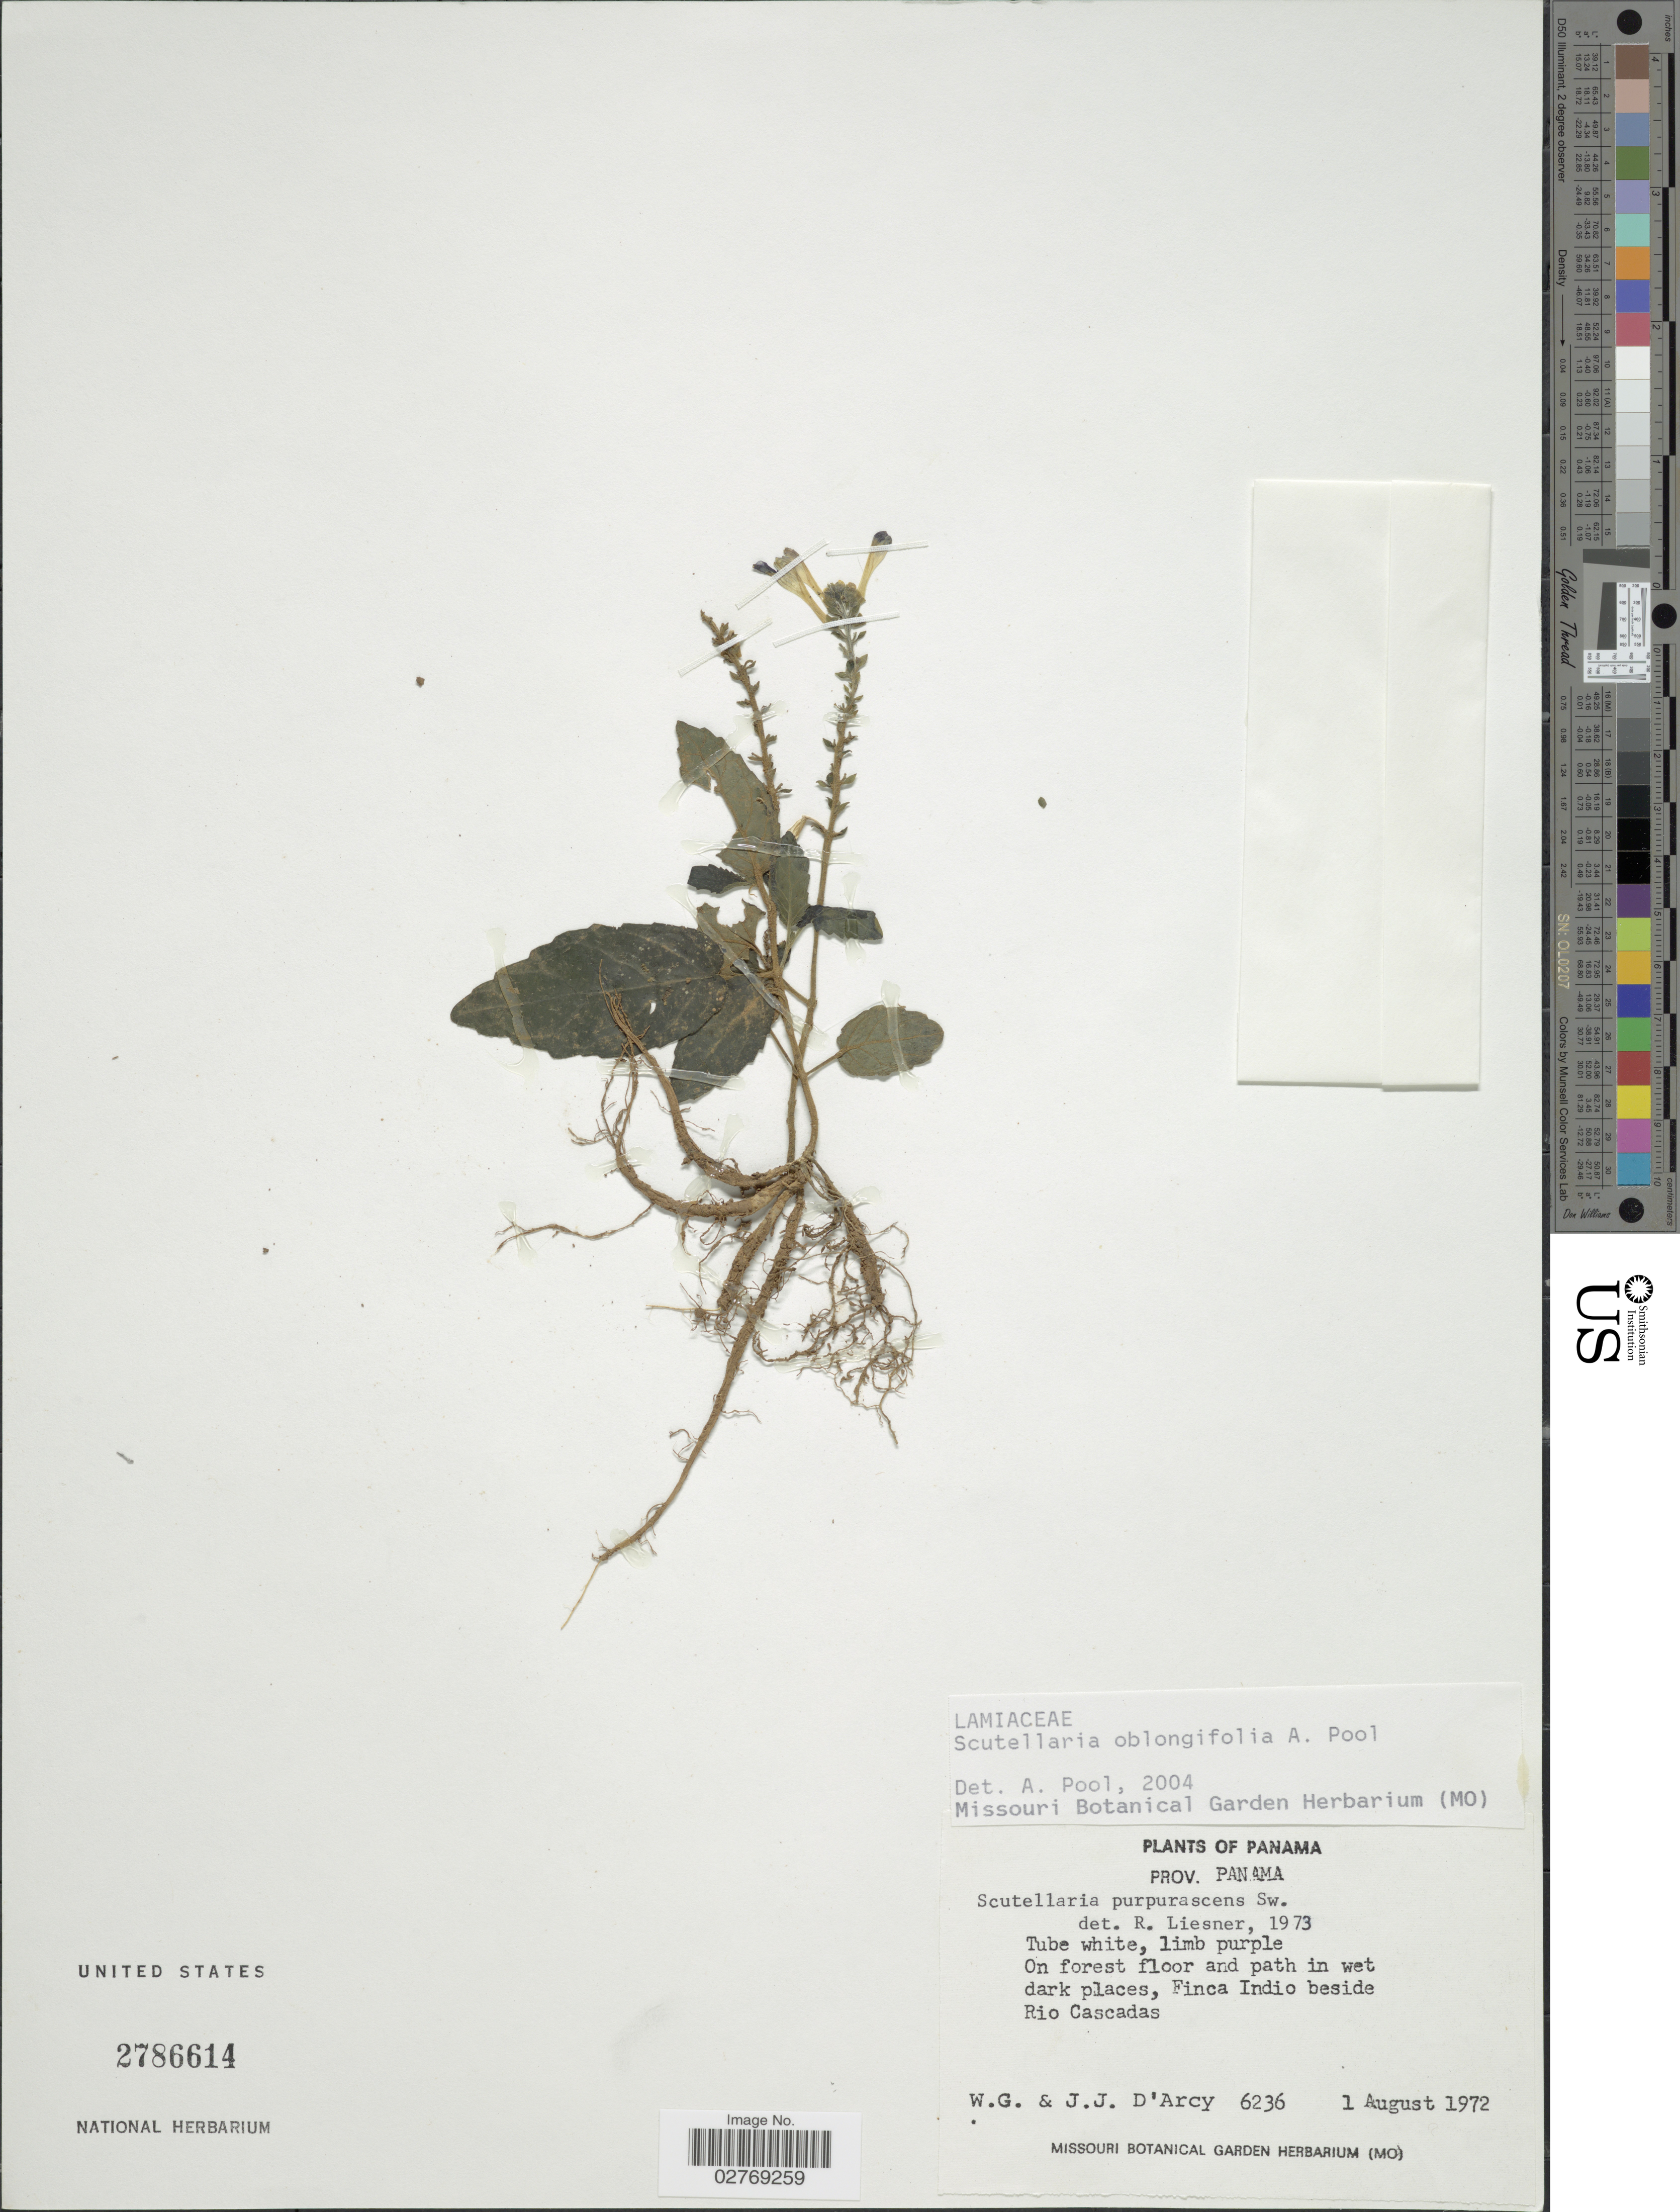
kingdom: Plantae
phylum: Tracheophyta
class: Magnoliopsida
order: Lamiales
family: Lamiaceae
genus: Scutellaria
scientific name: Scutellaria oblongifolia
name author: A. Pool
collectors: W. G. D'Arcy & J. J. D'Arcy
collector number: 6236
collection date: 1972-08-01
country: Panama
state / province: Panamá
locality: On forest floor and path in wet dark places, Finca Indio beside Rio Cascadas.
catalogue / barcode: US 2786614